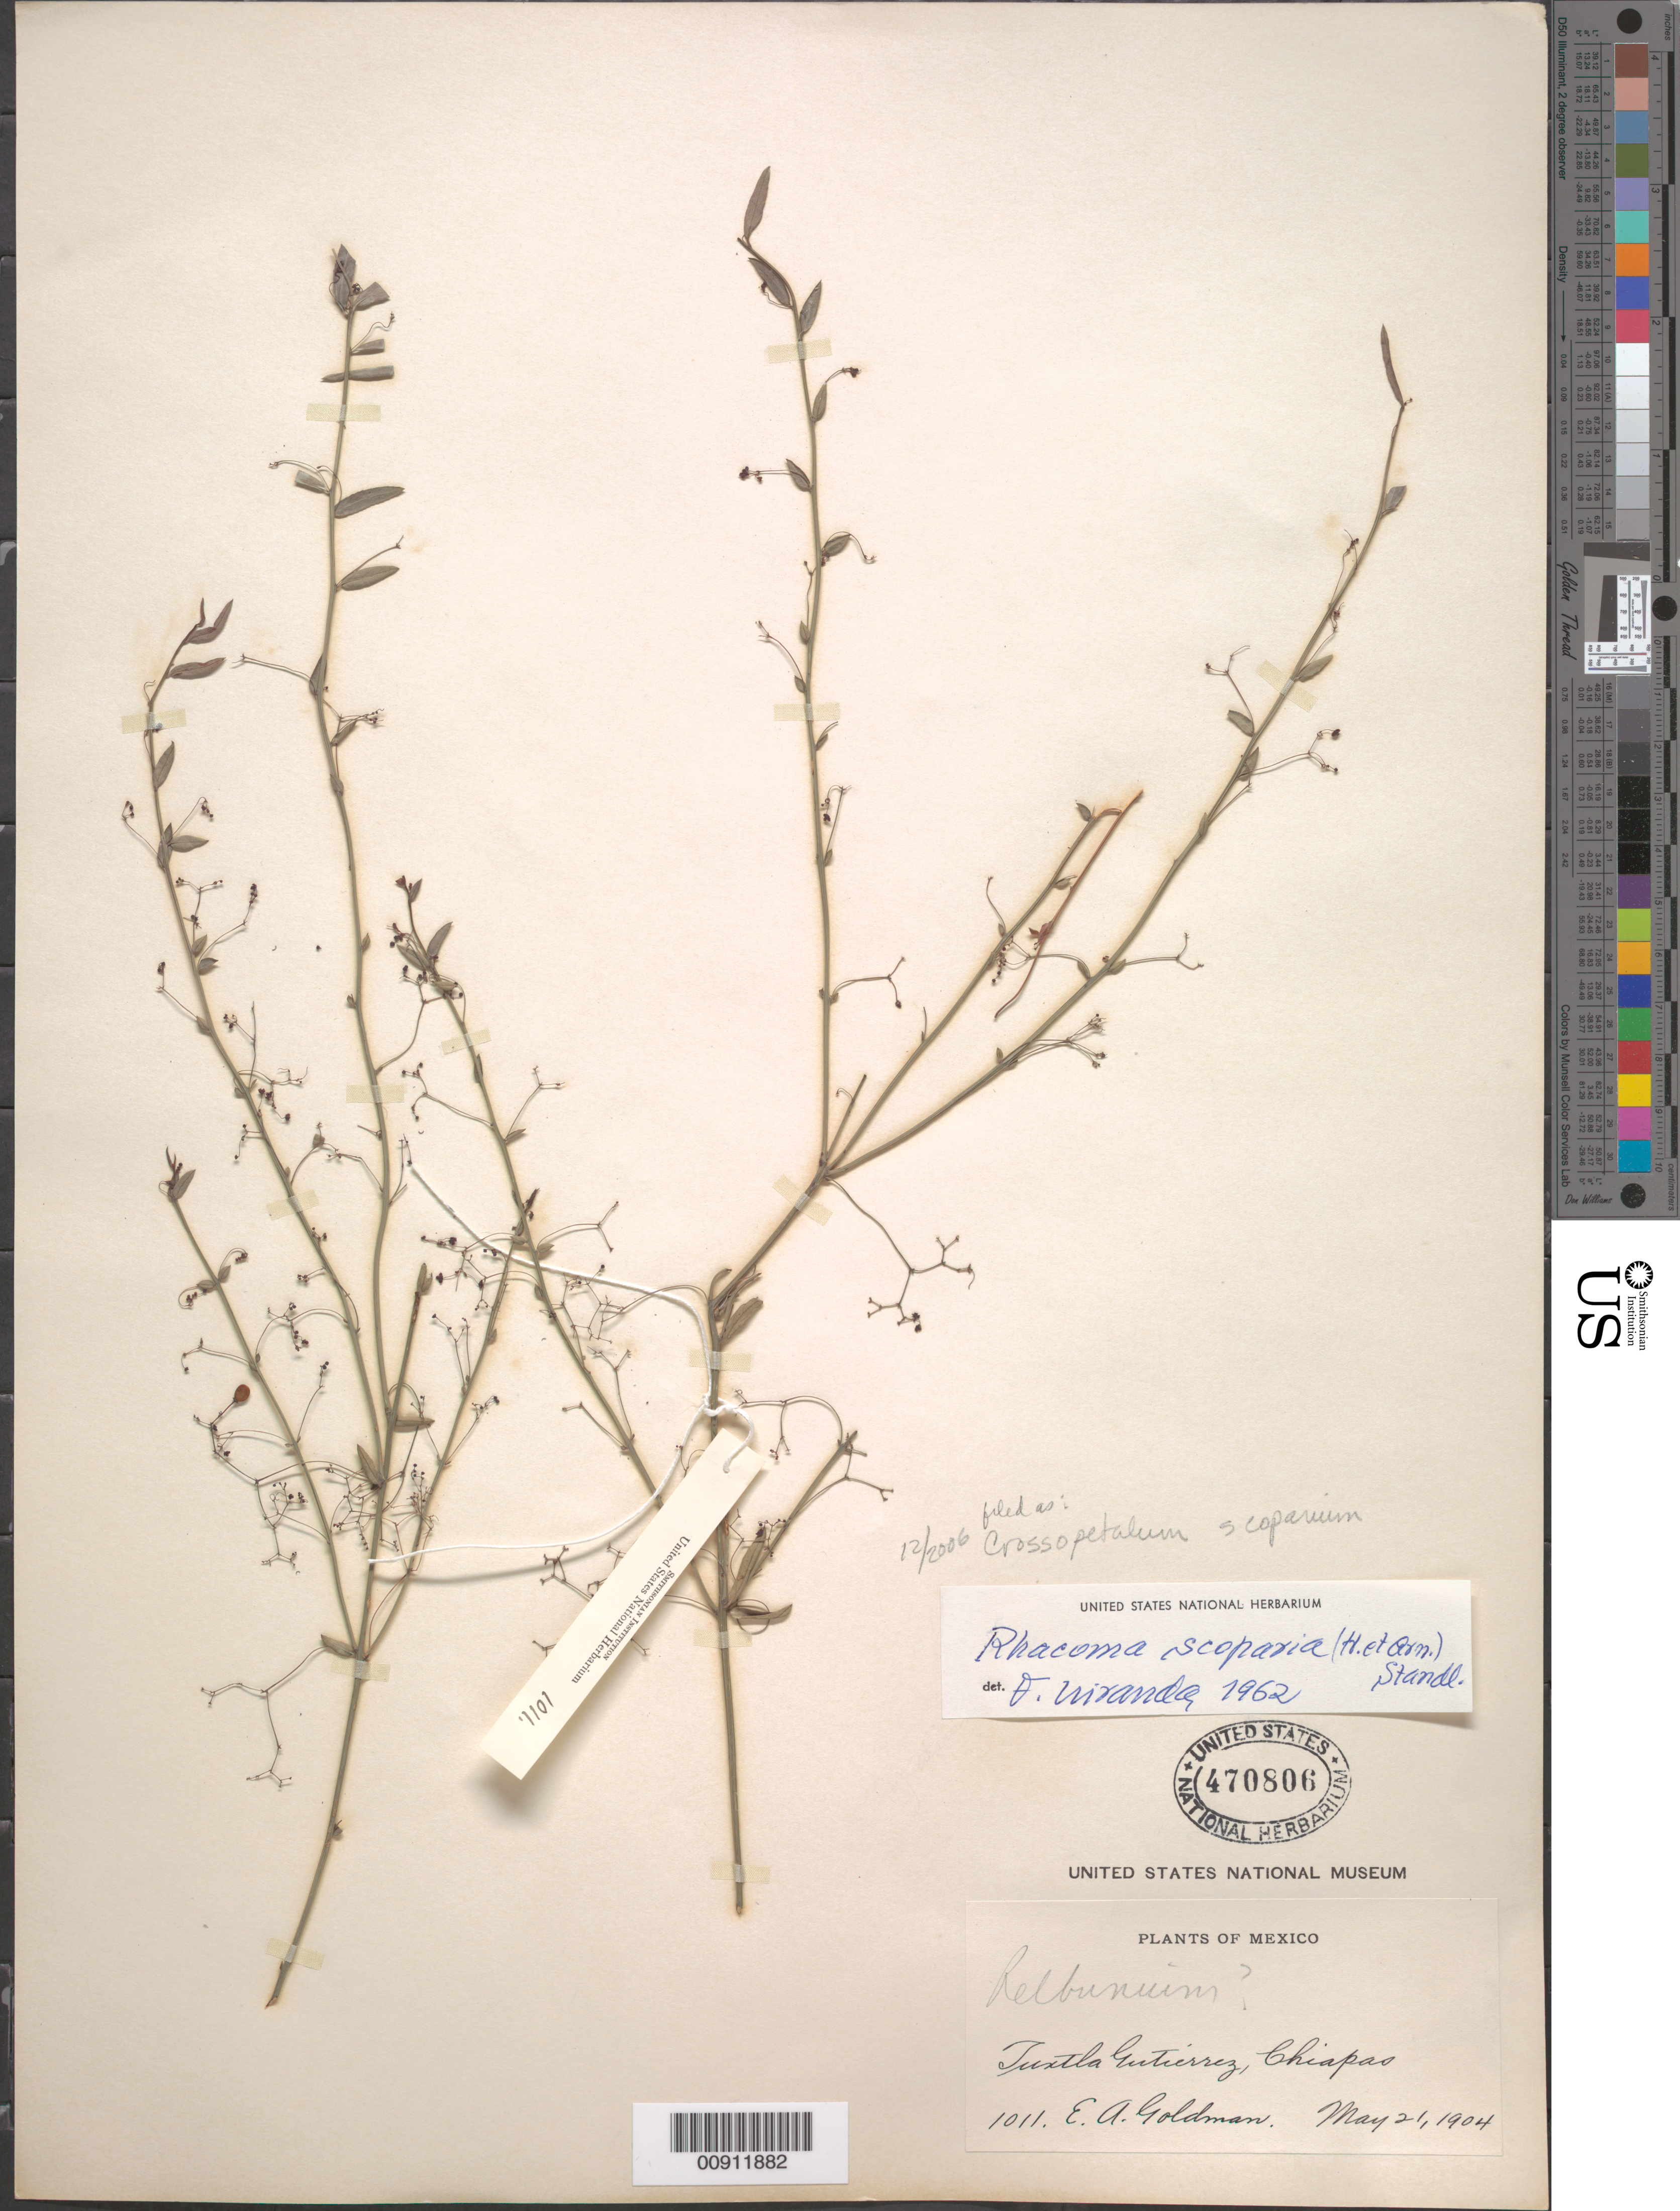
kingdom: Plantae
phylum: Tracheophyta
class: Magnoliopsida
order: Celastrales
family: Celastraceae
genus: Crossopetalum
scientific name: Crossopetalum scoparium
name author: Kuntze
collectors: E. A. Goldman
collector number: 1011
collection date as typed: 21 May 1904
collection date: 1904-05-21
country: Mexico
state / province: Chiapas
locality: Tuxtla Gutiérrez, Chiapas.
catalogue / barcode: US 470806